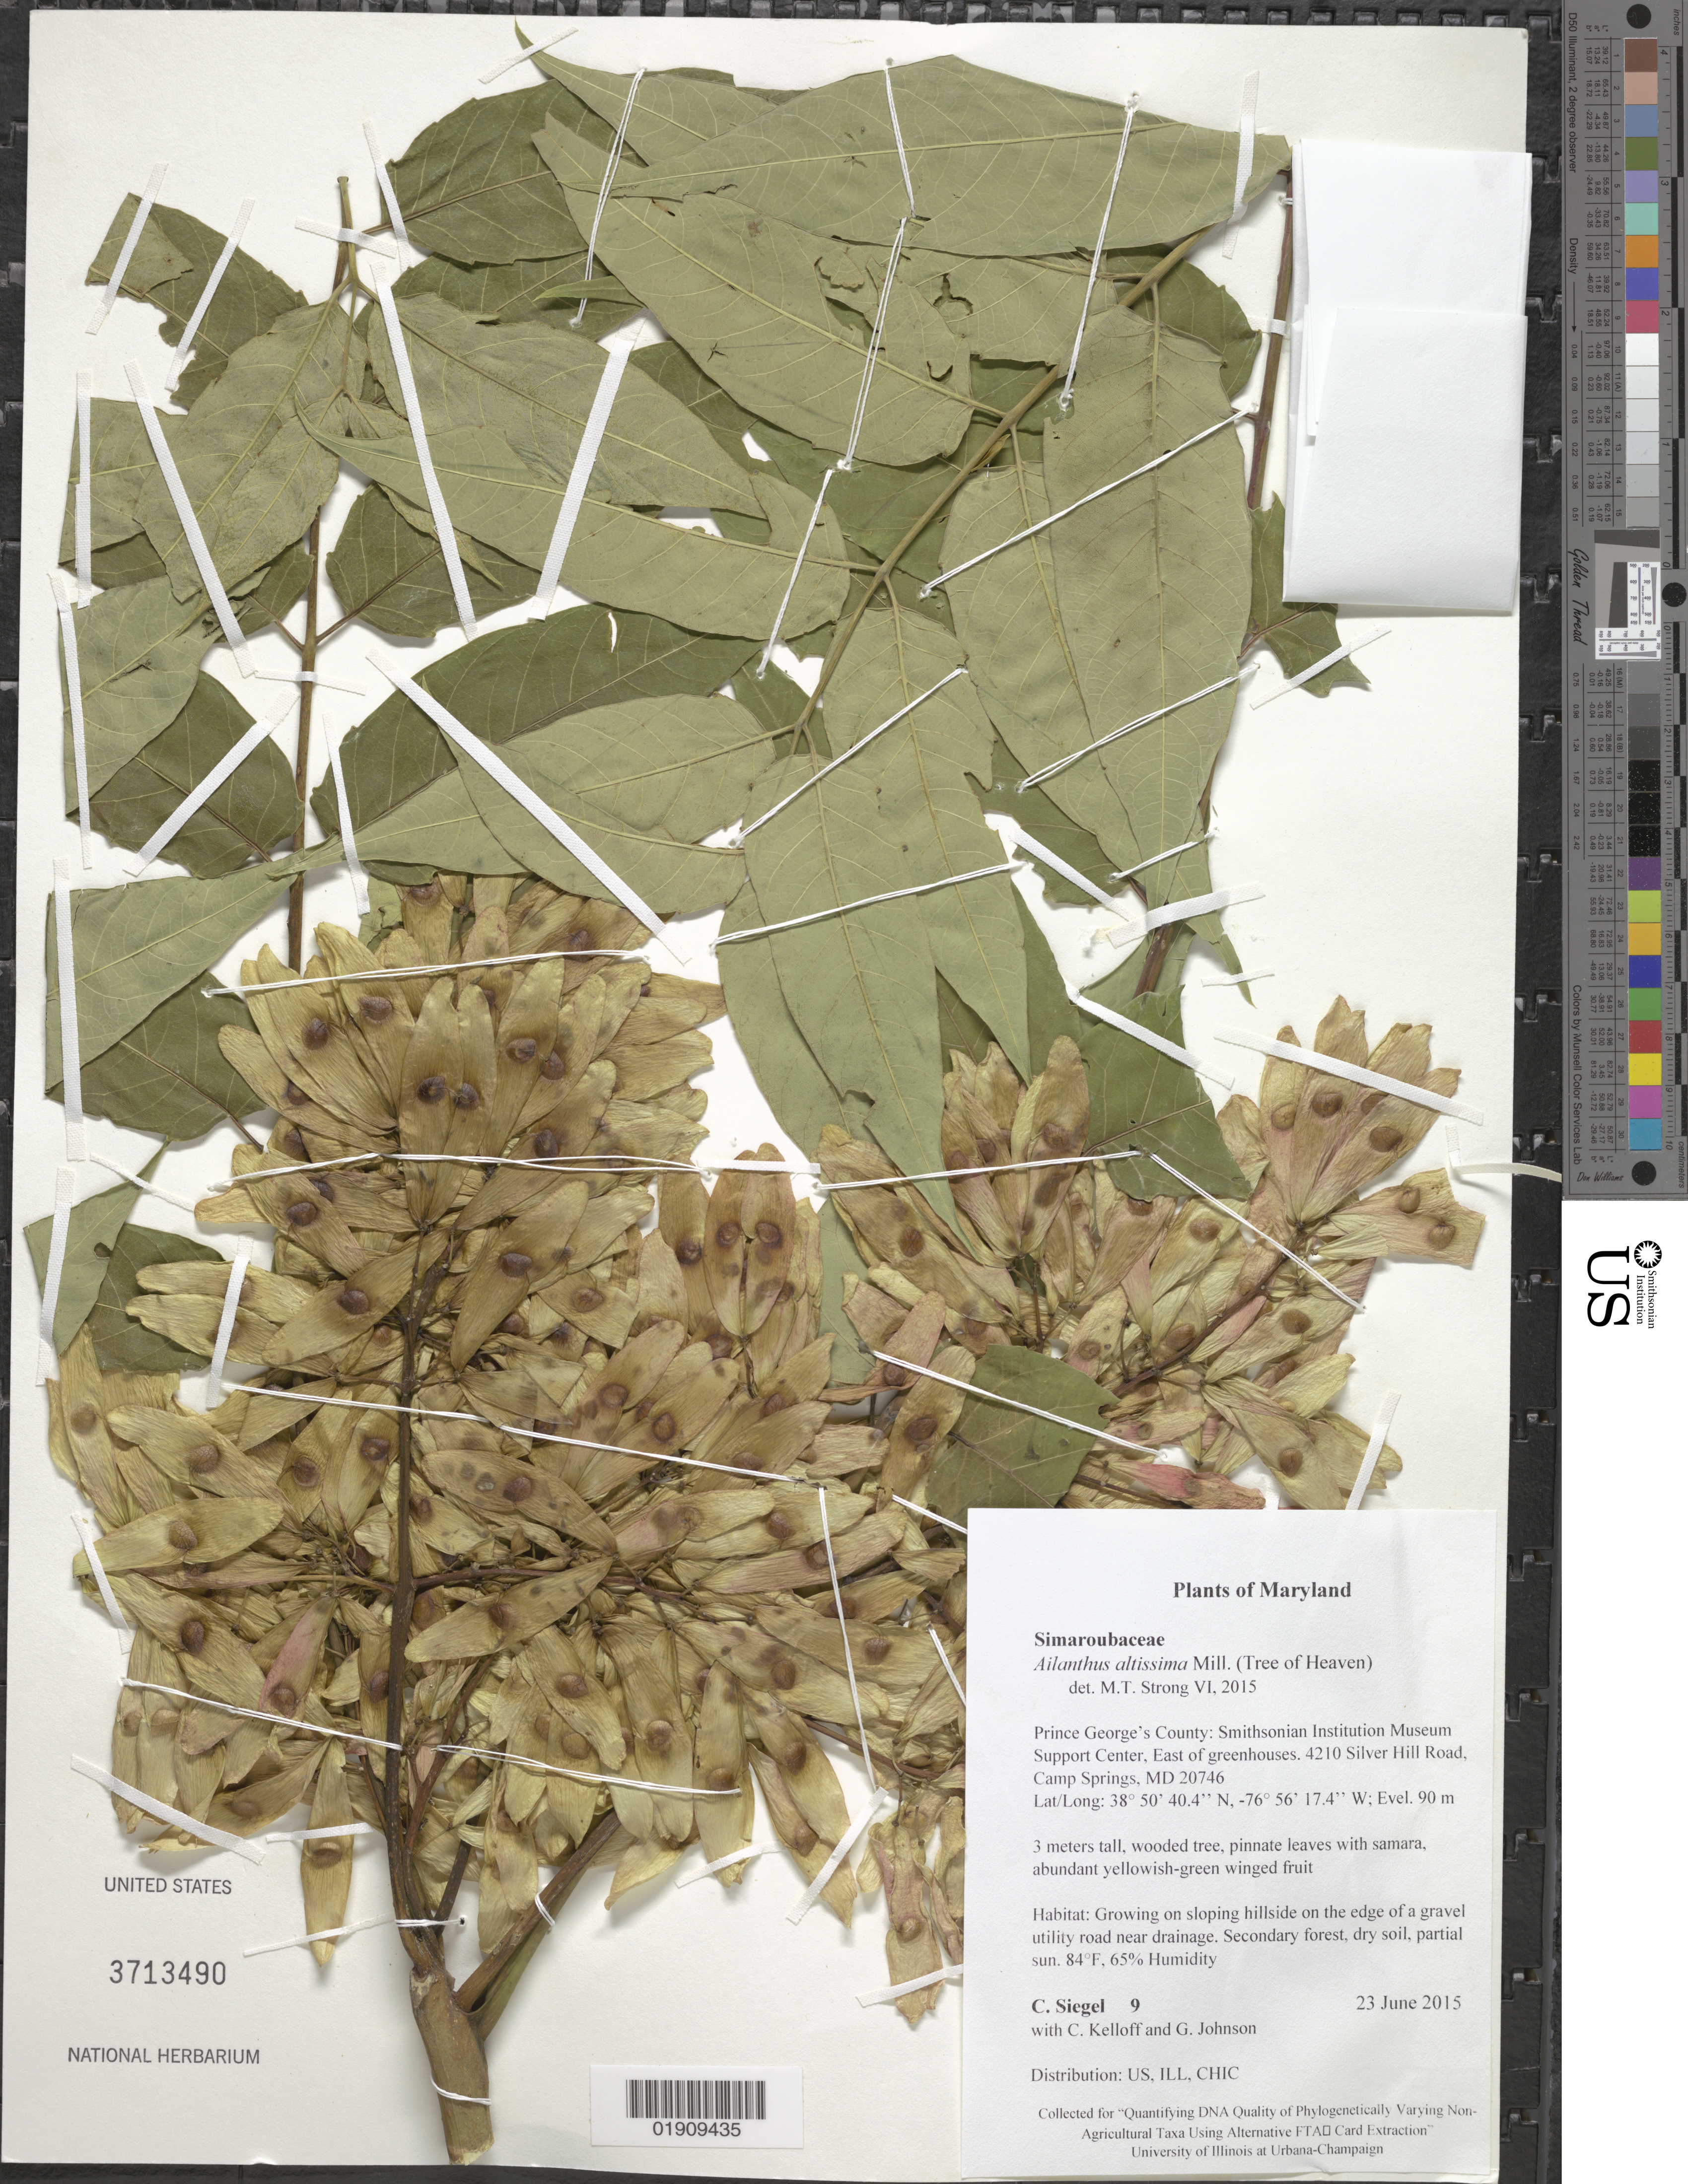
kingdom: Plantae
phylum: Tracheophyta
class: Magnoliopsida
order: Sapindales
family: Simaroubaceae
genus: Ailanthus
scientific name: Ailanthus altissima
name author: (Mill.) Swingle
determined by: Strong, M. T., (US), Smithsonian Institution - National Museum of Natural History (UNITED STATES)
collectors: C. Siegel, C. L. Kelloff & G. Johnson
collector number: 9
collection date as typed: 23 June 2015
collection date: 2015-06-23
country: United States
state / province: Maryland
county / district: Prince George's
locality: Smithsonian Institution Museum Support Center, 4210 Silver Hill Road, Camp Springs, MD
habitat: At edge of gravel utility road near drainage. Secondary forest, dry soil, full sun. 84 degrees F; 65% humidity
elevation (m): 90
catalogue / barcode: US 3713490